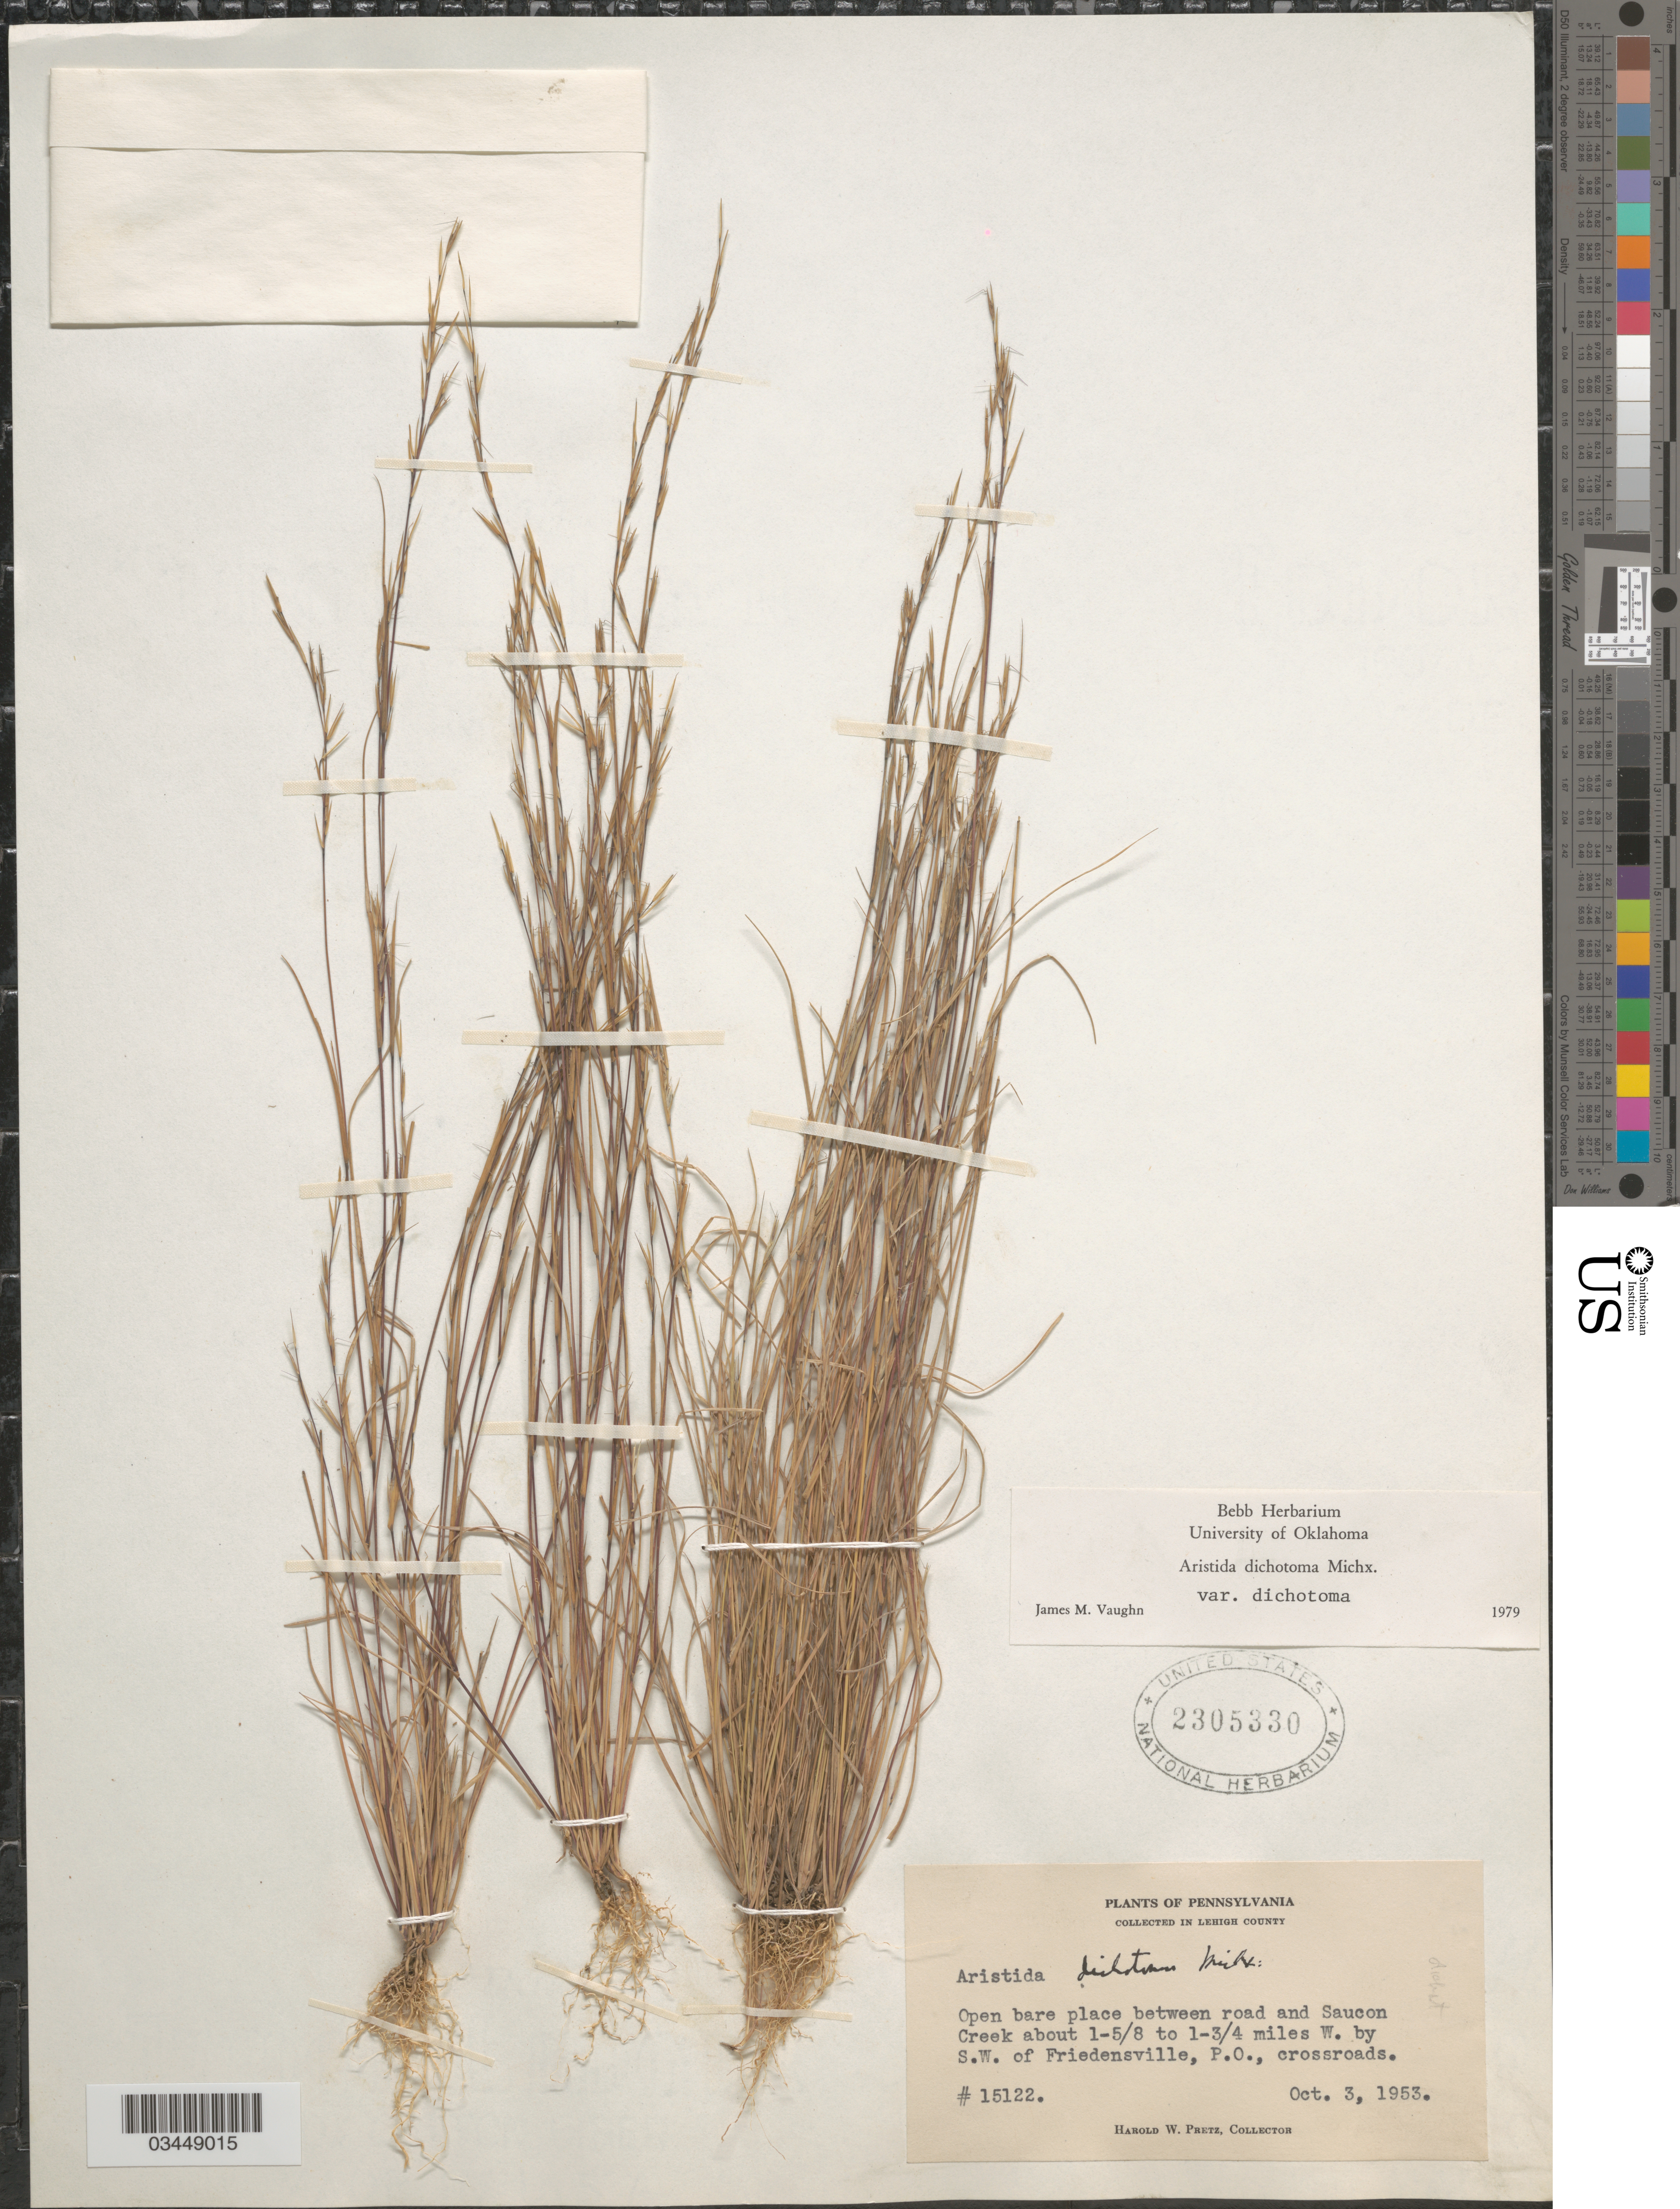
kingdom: Plantae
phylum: Tracheophyta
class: Liliopsida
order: Poales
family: Poaceae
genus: Aristida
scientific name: Aristida dichotoma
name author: Michx.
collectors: H. W. Pretz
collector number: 15122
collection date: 1953-10-03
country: United States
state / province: Pennsylvania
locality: Lehigh County. Open bare place between road and Saucon Creek about 1-5/8 to 1-3/4 miles W. by S.W. of Friedensville, P.O.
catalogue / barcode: US 2305330